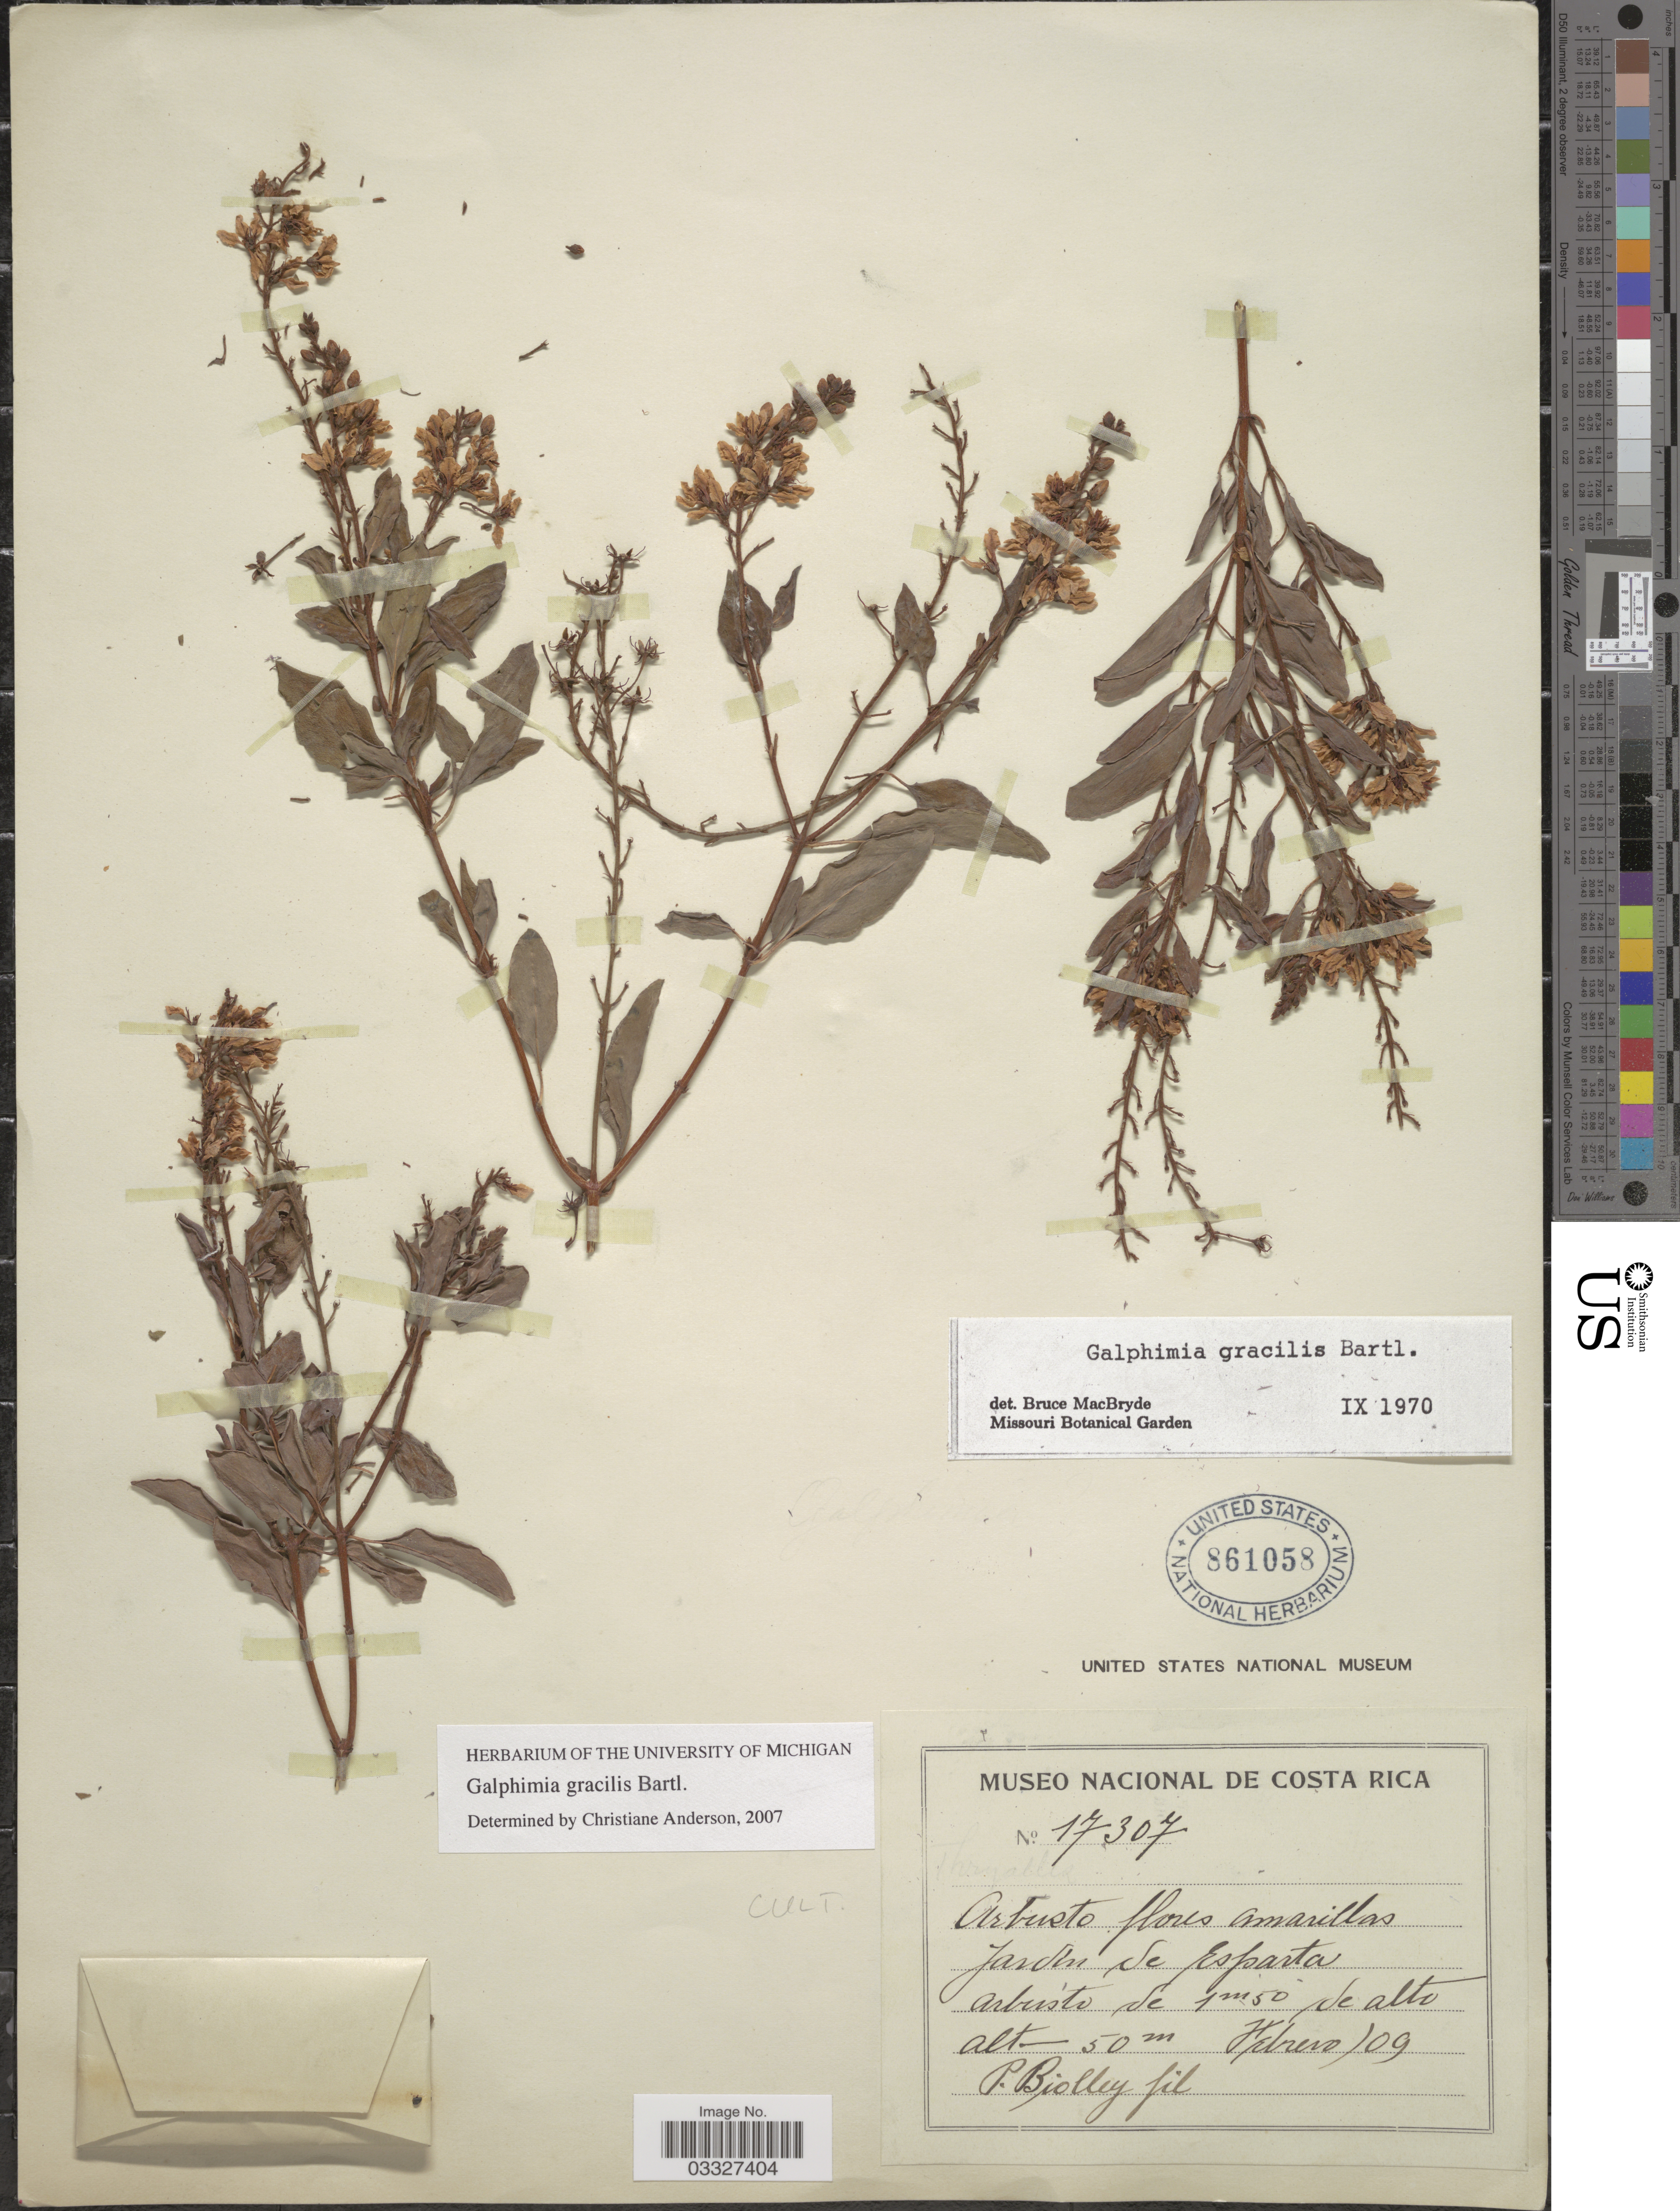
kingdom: Plantae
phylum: Tracheophyta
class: Magnoliopsida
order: Malpighiales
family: Malpighiaceae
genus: Galphimia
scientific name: Galphimia gracilis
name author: Bartl.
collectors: P. Biolley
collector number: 17307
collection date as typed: Transcribed d/m/y: /2/9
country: Costa Rica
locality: Jardin de Esparta.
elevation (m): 50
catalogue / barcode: US 861058